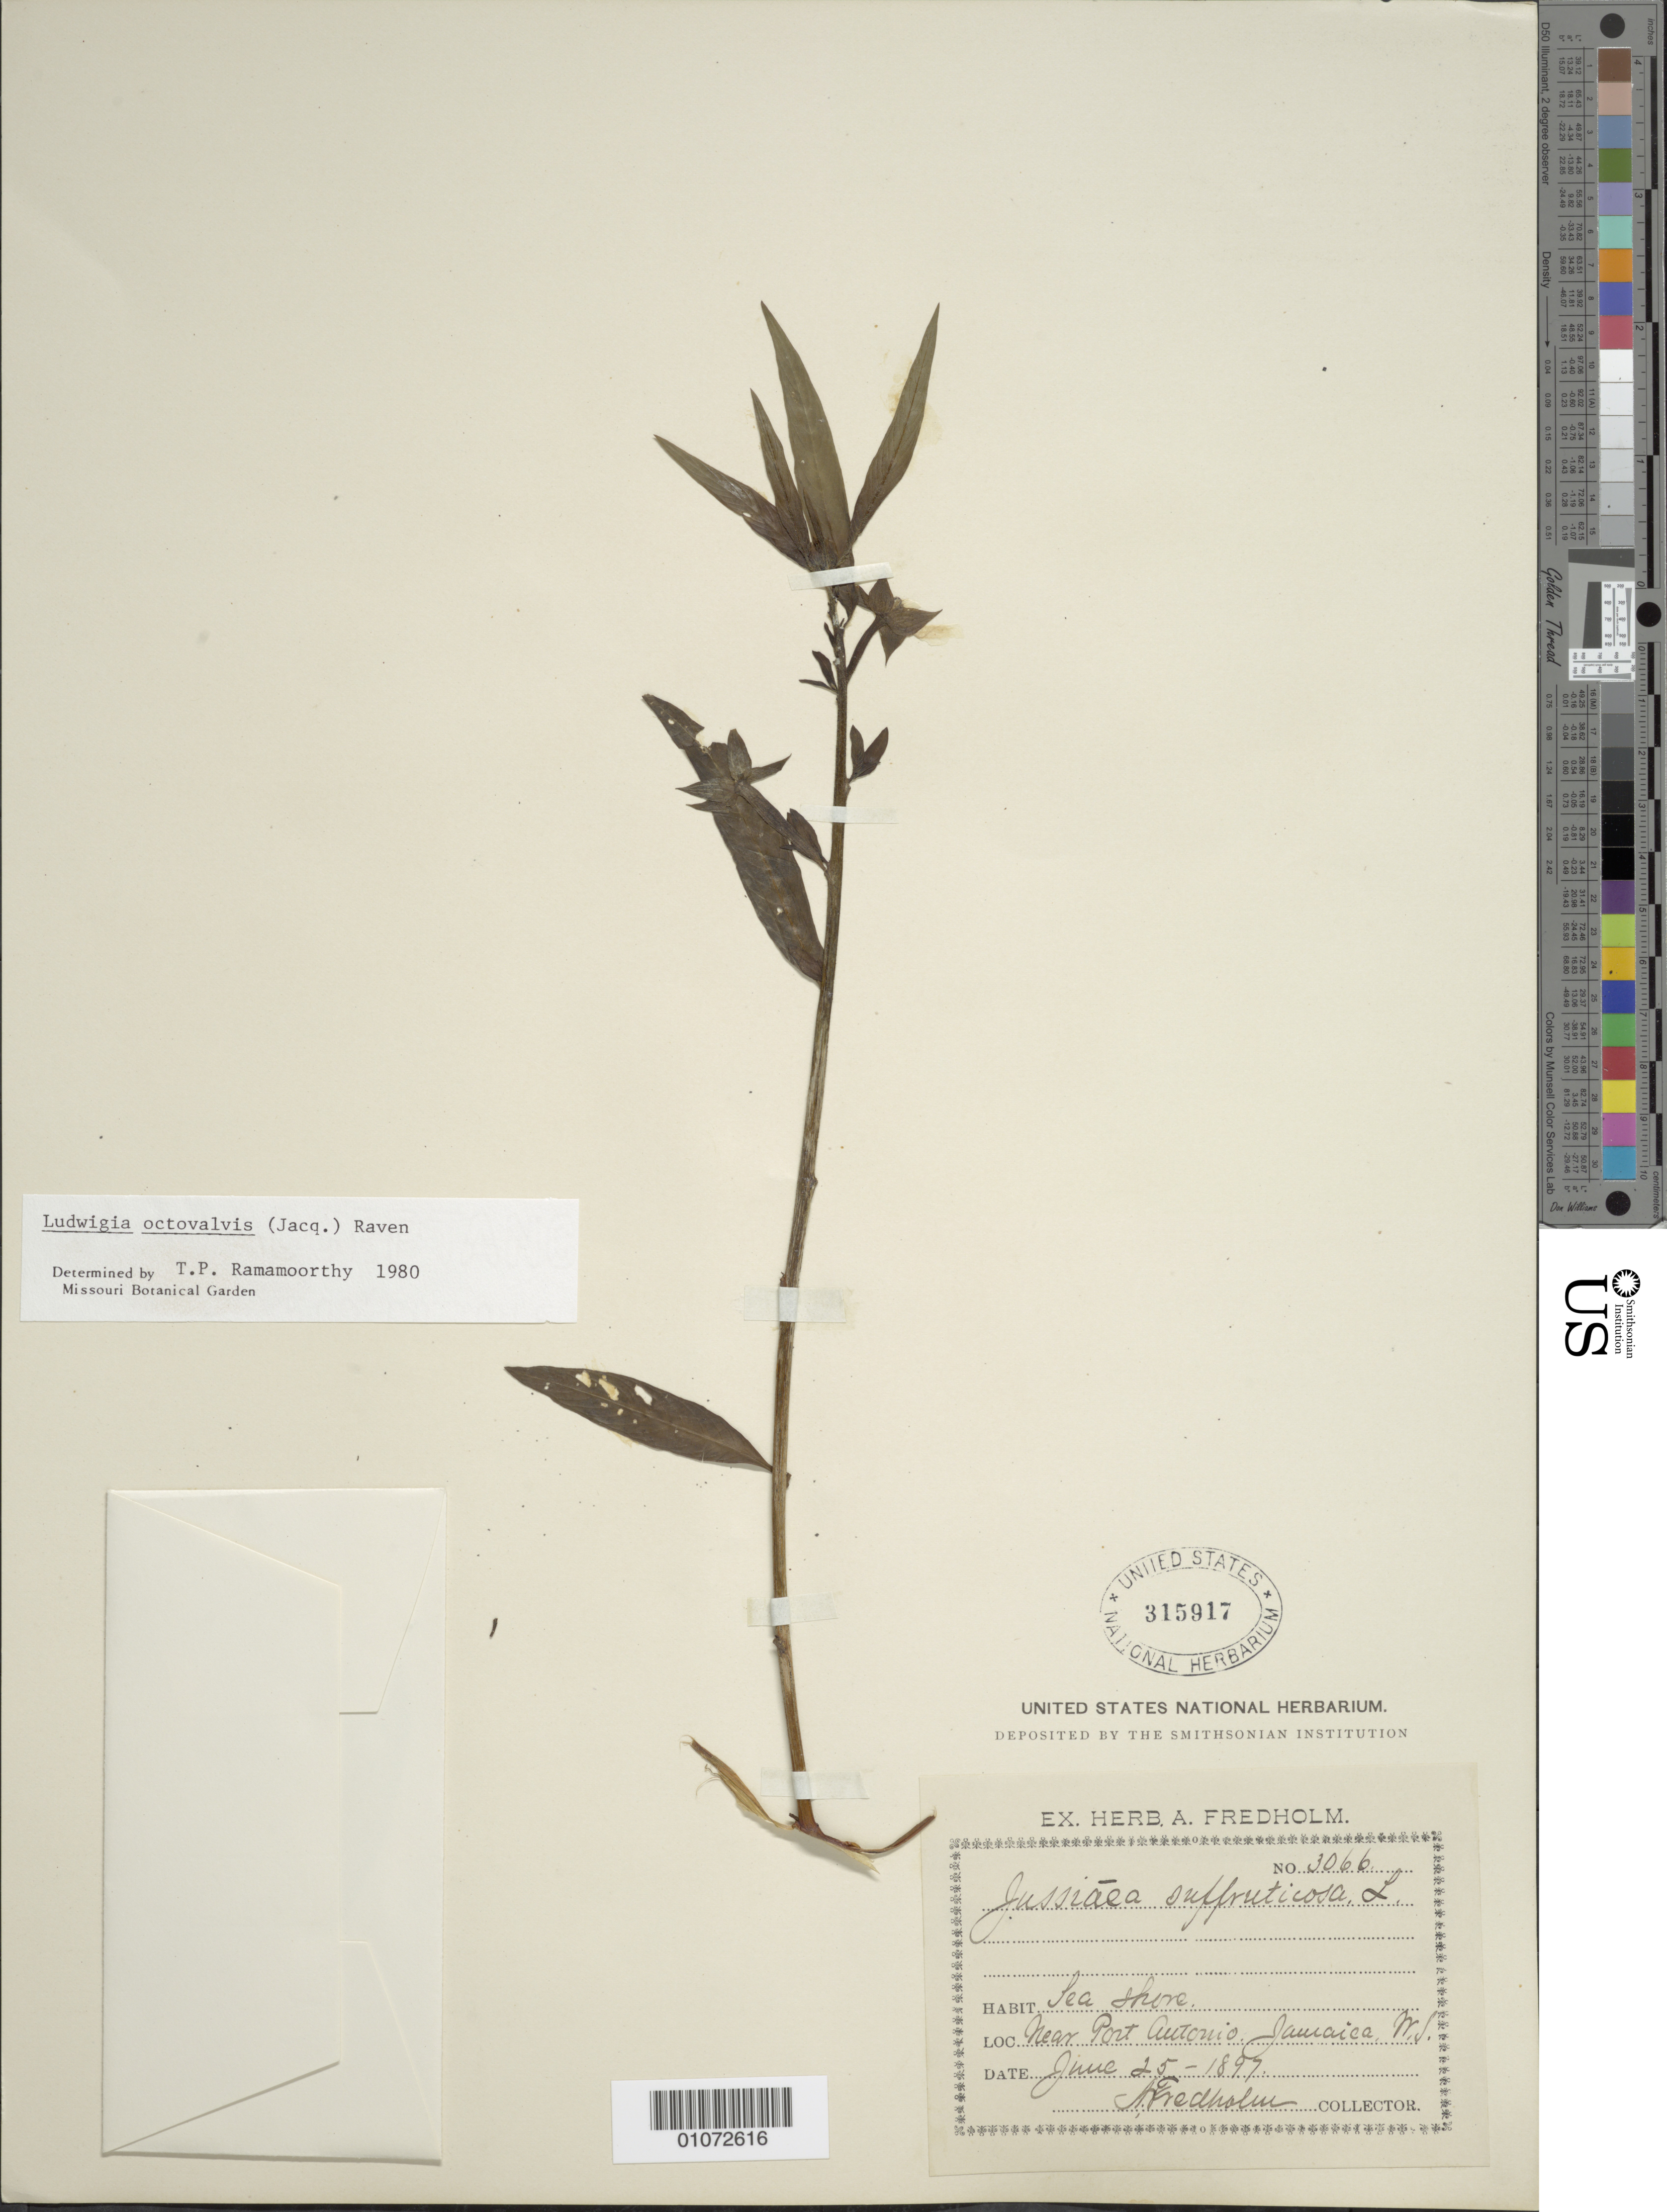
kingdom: Plantae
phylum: Tracheophyta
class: Magnoliopsida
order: Myrtales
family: Onagraceae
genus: Ludwigia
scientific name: Ludwigia octovalvis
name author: (Jacq.) P.H. Raven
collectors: A. Fredholm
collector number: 3066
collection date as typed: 25 Jun 1897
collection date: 1897-06-25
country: Jamaica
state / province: Portland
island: Jamaica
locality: Near Port Antonio, sea shore.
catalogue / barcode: US 315917